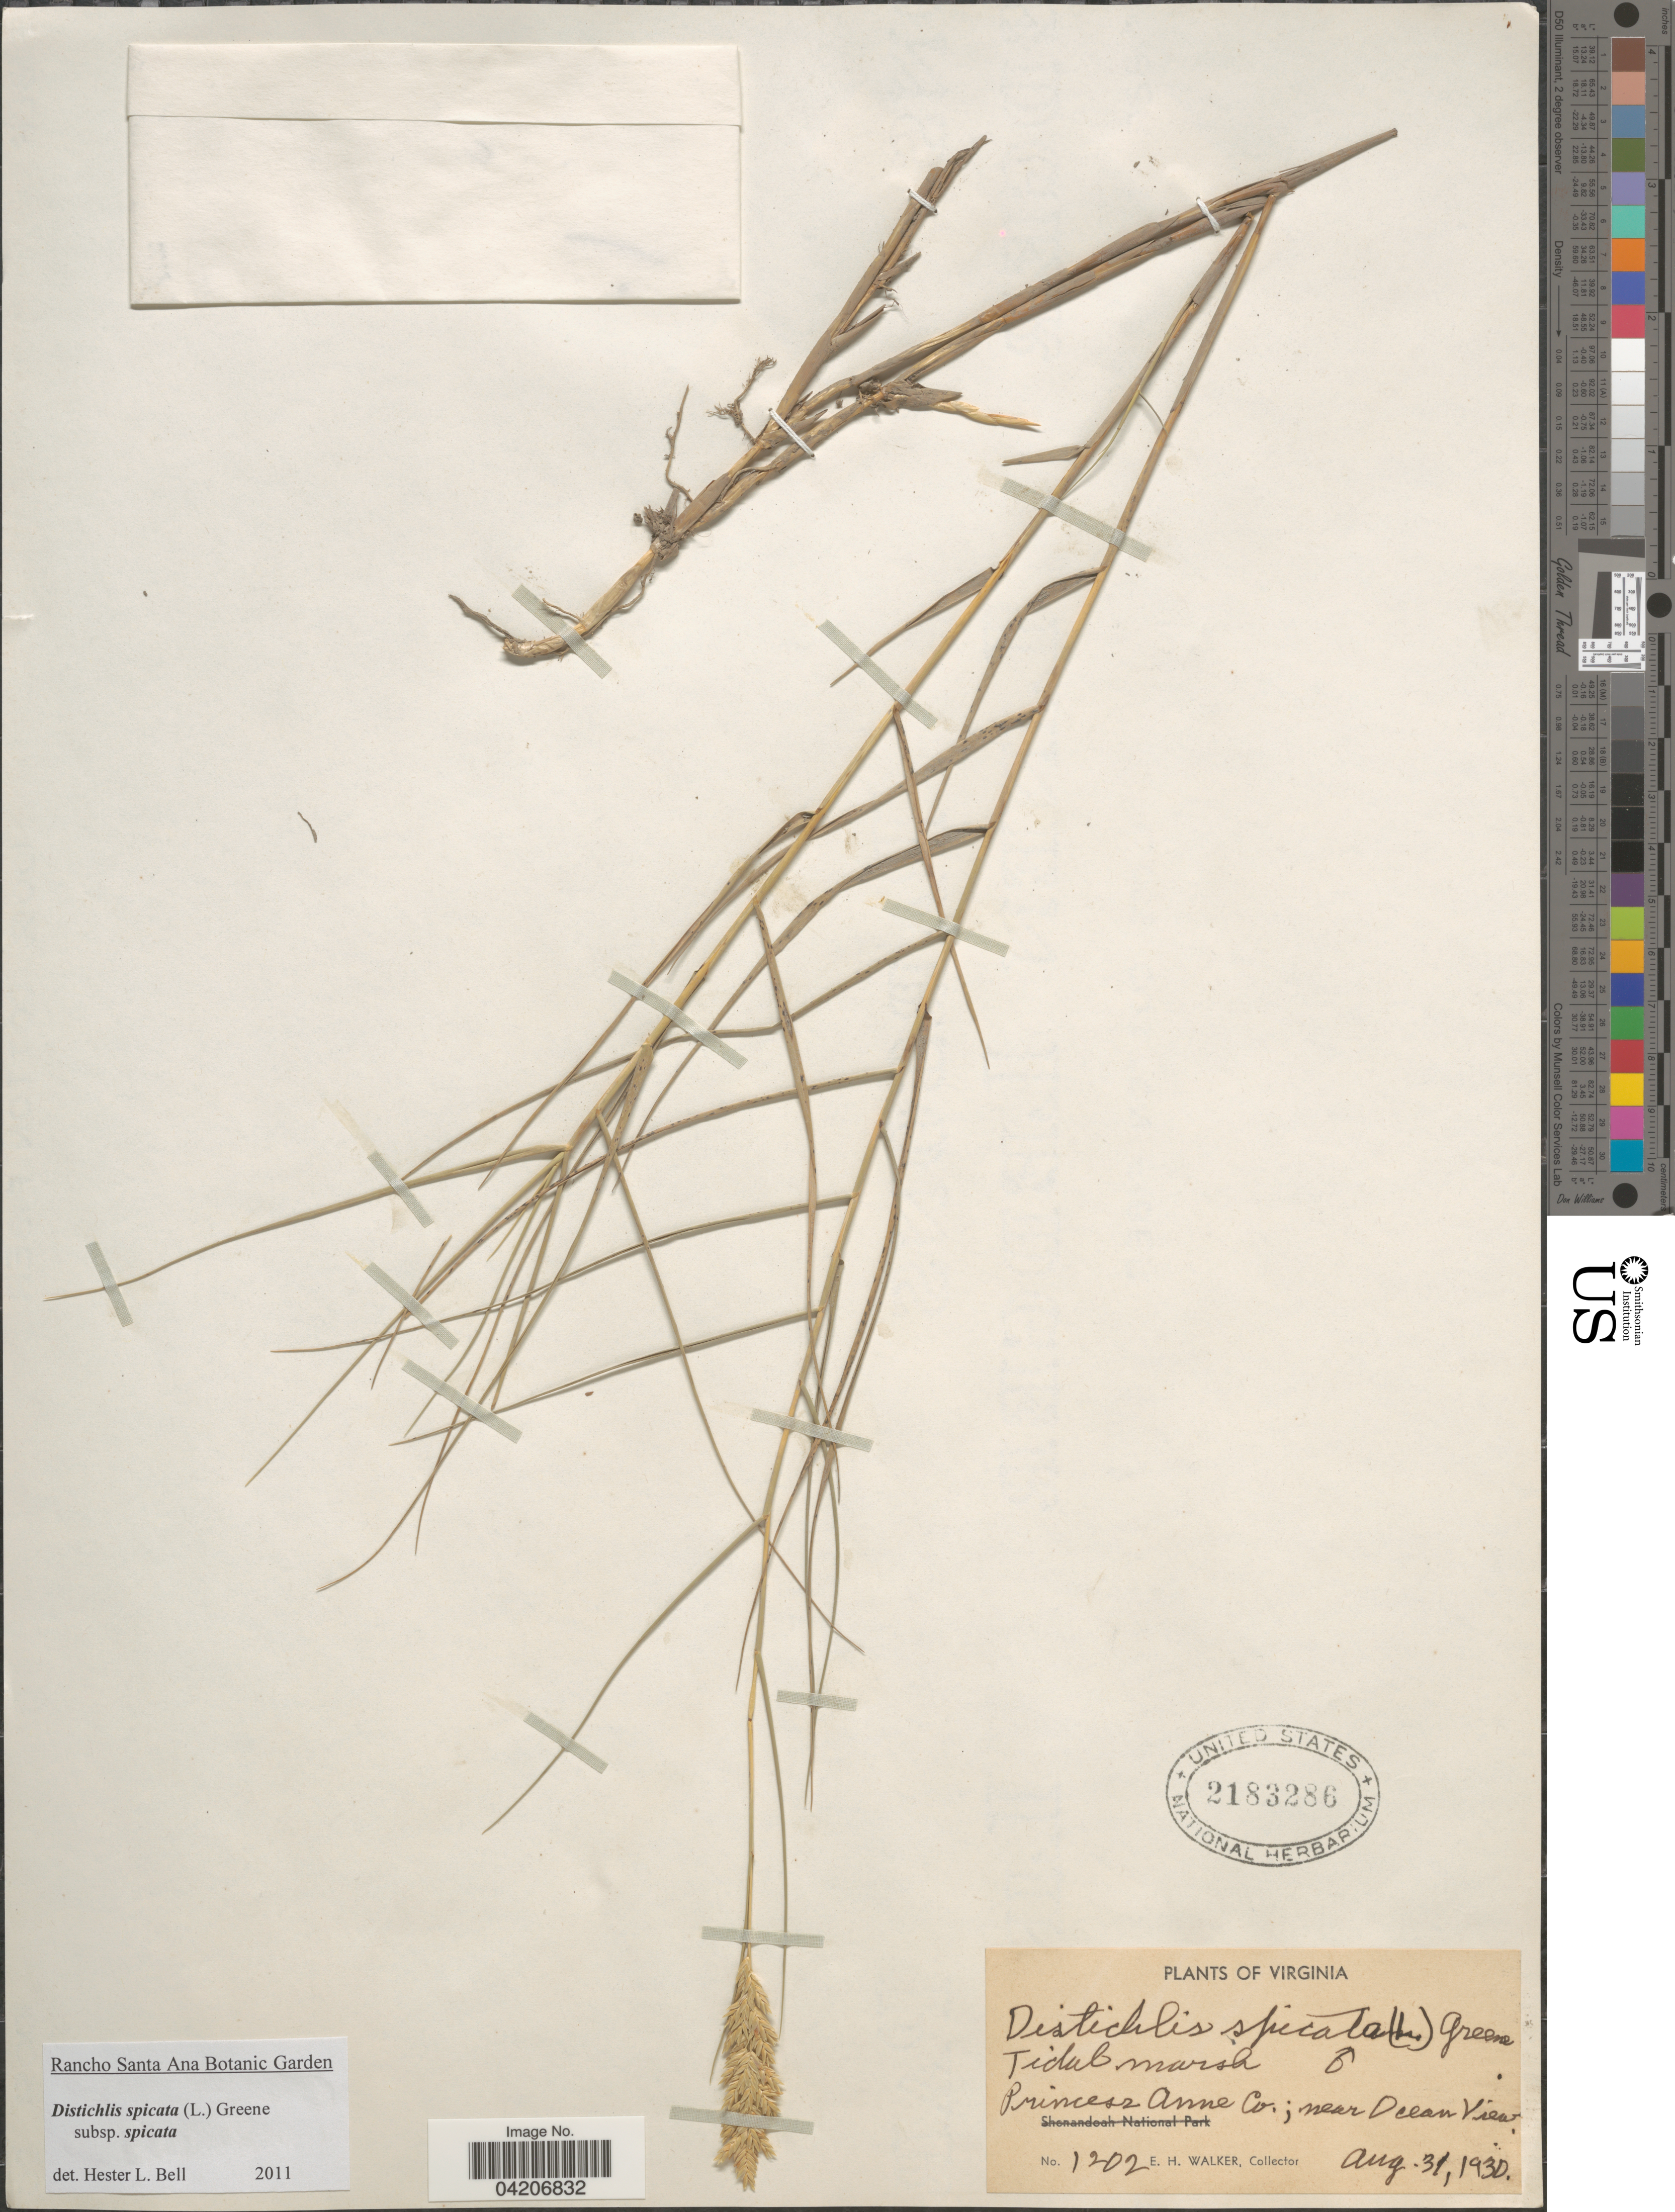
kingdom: Plantae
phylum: Tracheophyta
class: Liliopsida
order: Poales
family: Poaceae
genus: Distichlis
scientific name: Distichlis spicata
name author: (L.) Greene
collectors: E. H. Walker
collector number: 1202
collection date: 1930-08-31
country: United States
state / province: Virginia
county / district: City of Virginia Beach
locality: Princess Anne (=historic county name)Co.; near Ocean View.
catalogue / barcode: US 2183286